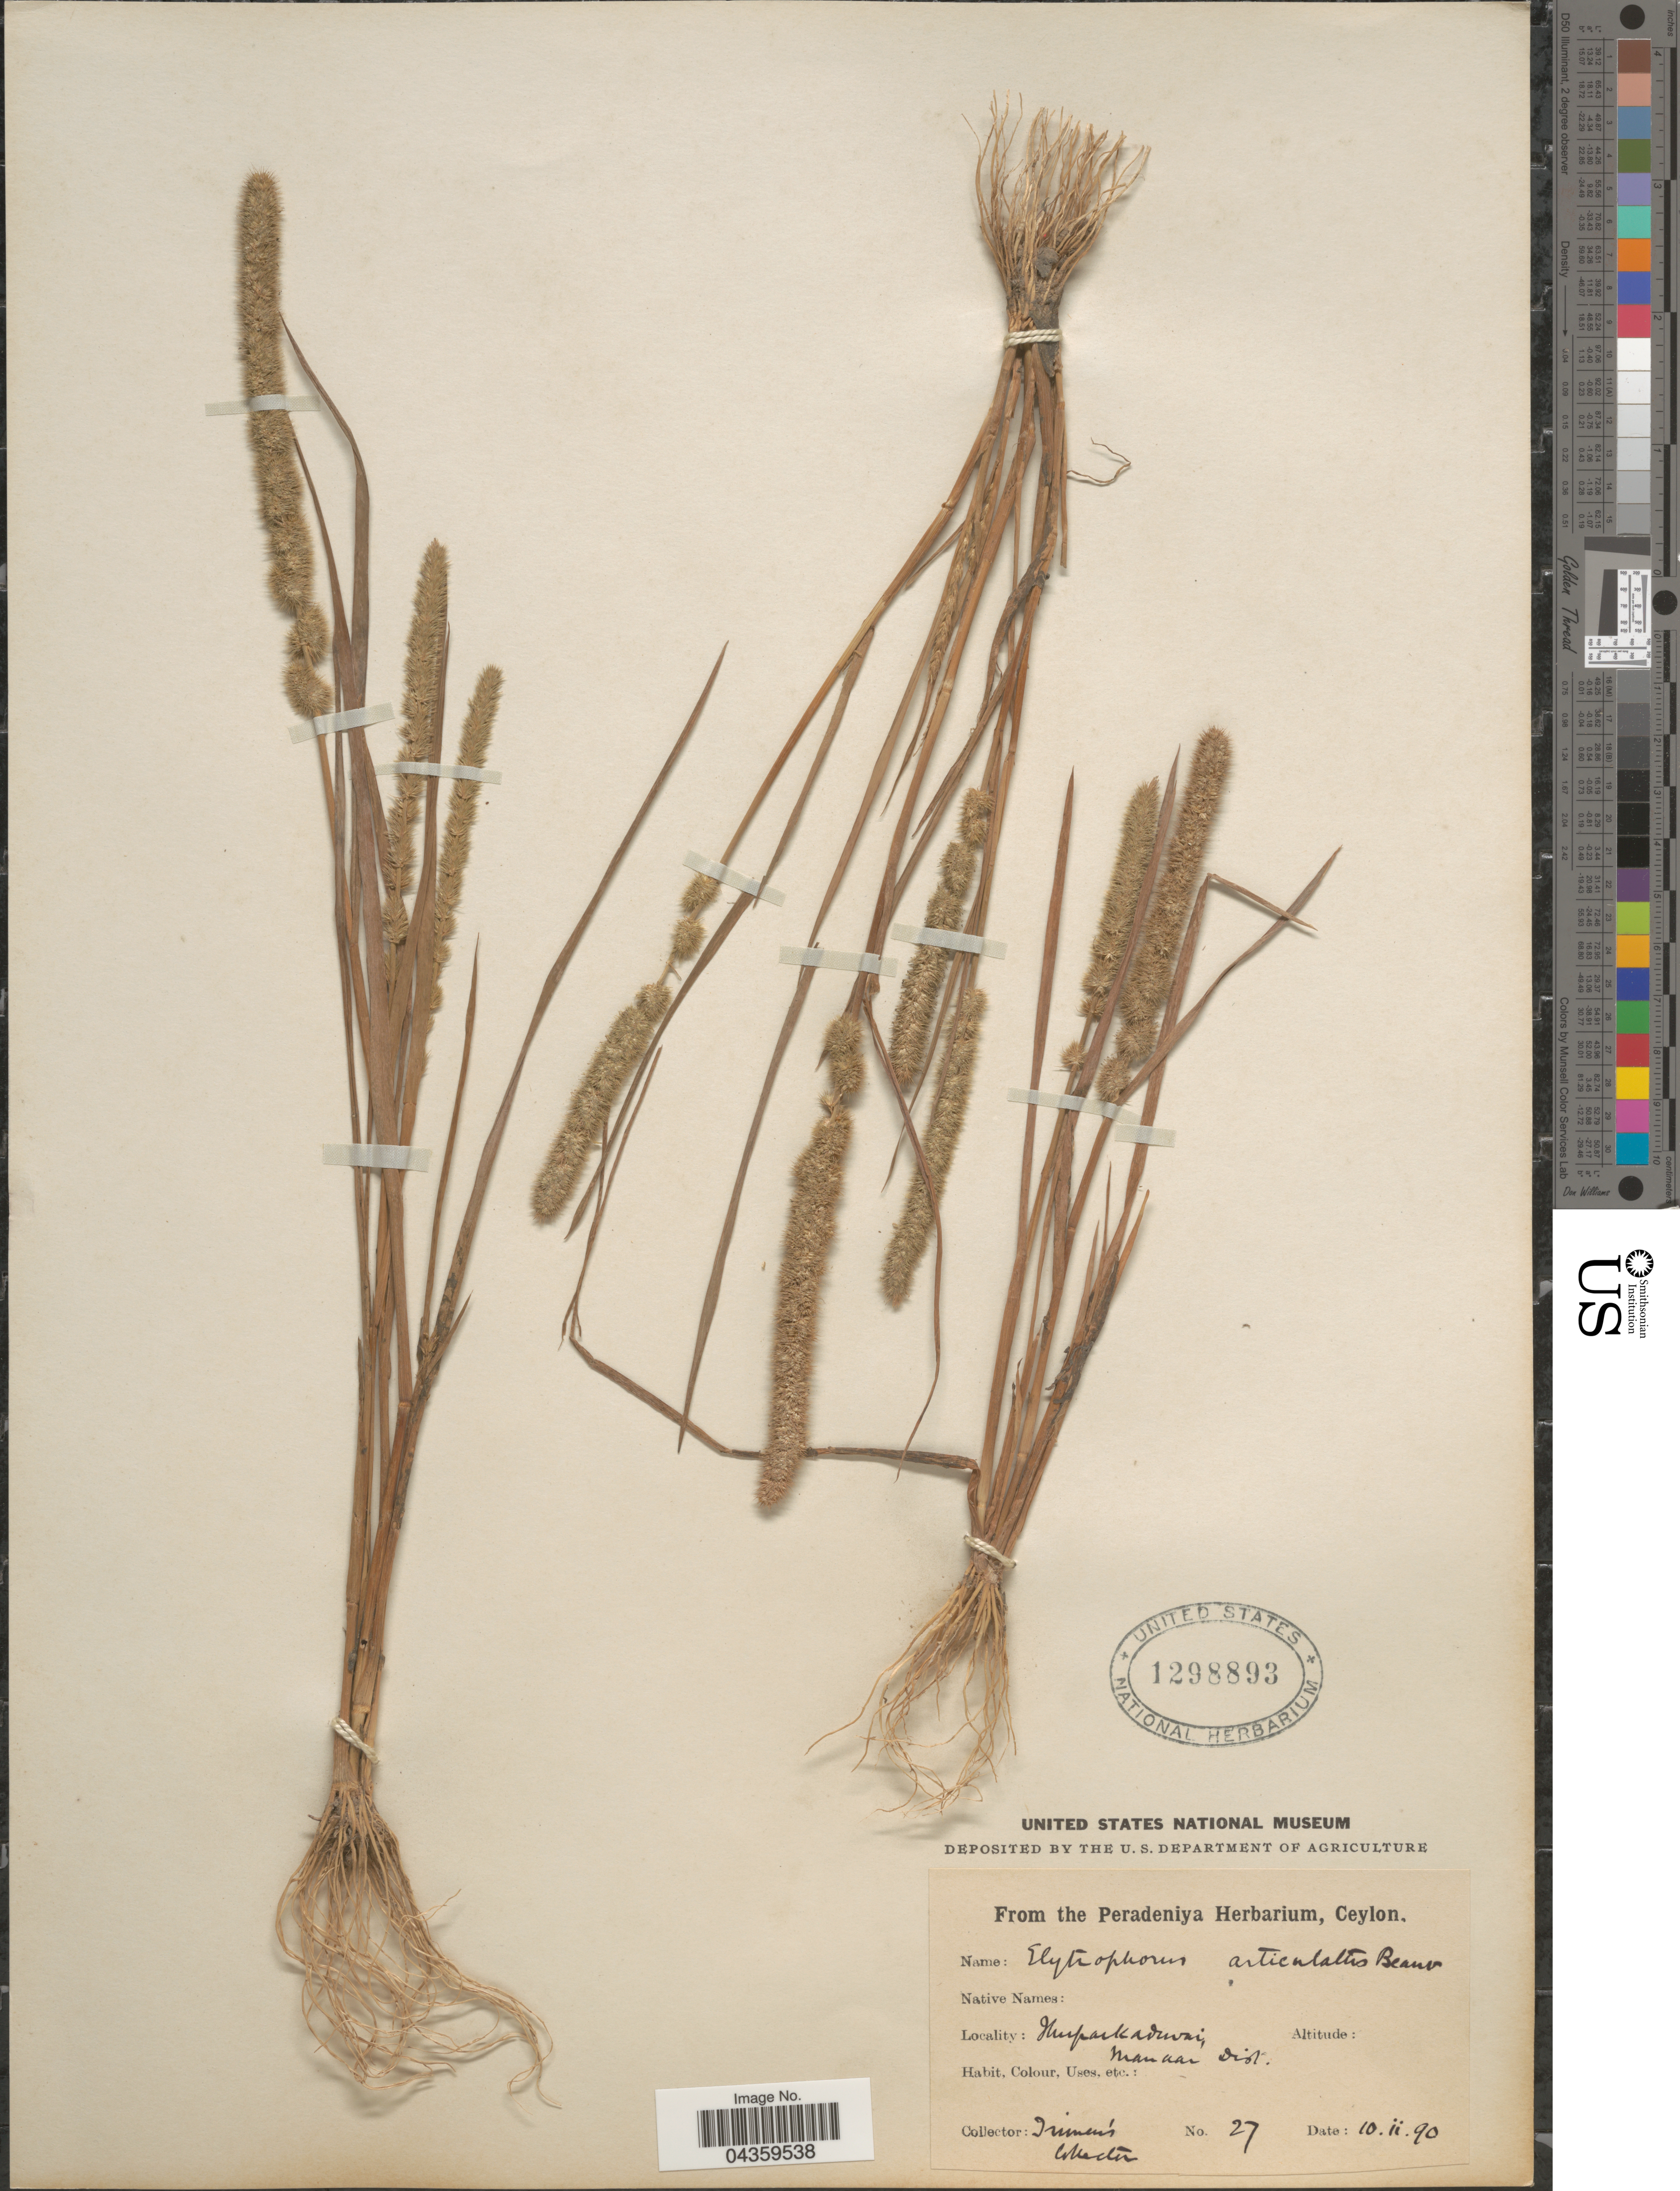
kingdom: Plantae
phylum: Tracheophyta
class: Liliopsida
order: Poales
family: Poaceae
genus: Elytrophorus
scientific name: Elytrophorus spicatus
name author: (Willd.) A. Camus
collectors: Trimen's collector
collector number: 27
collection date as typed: Transcribed d/m/y: 10/2/90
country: Sri Lanka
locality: Murparkaduvai [interpreted], Manaar Dist.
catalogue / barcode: US 1298893